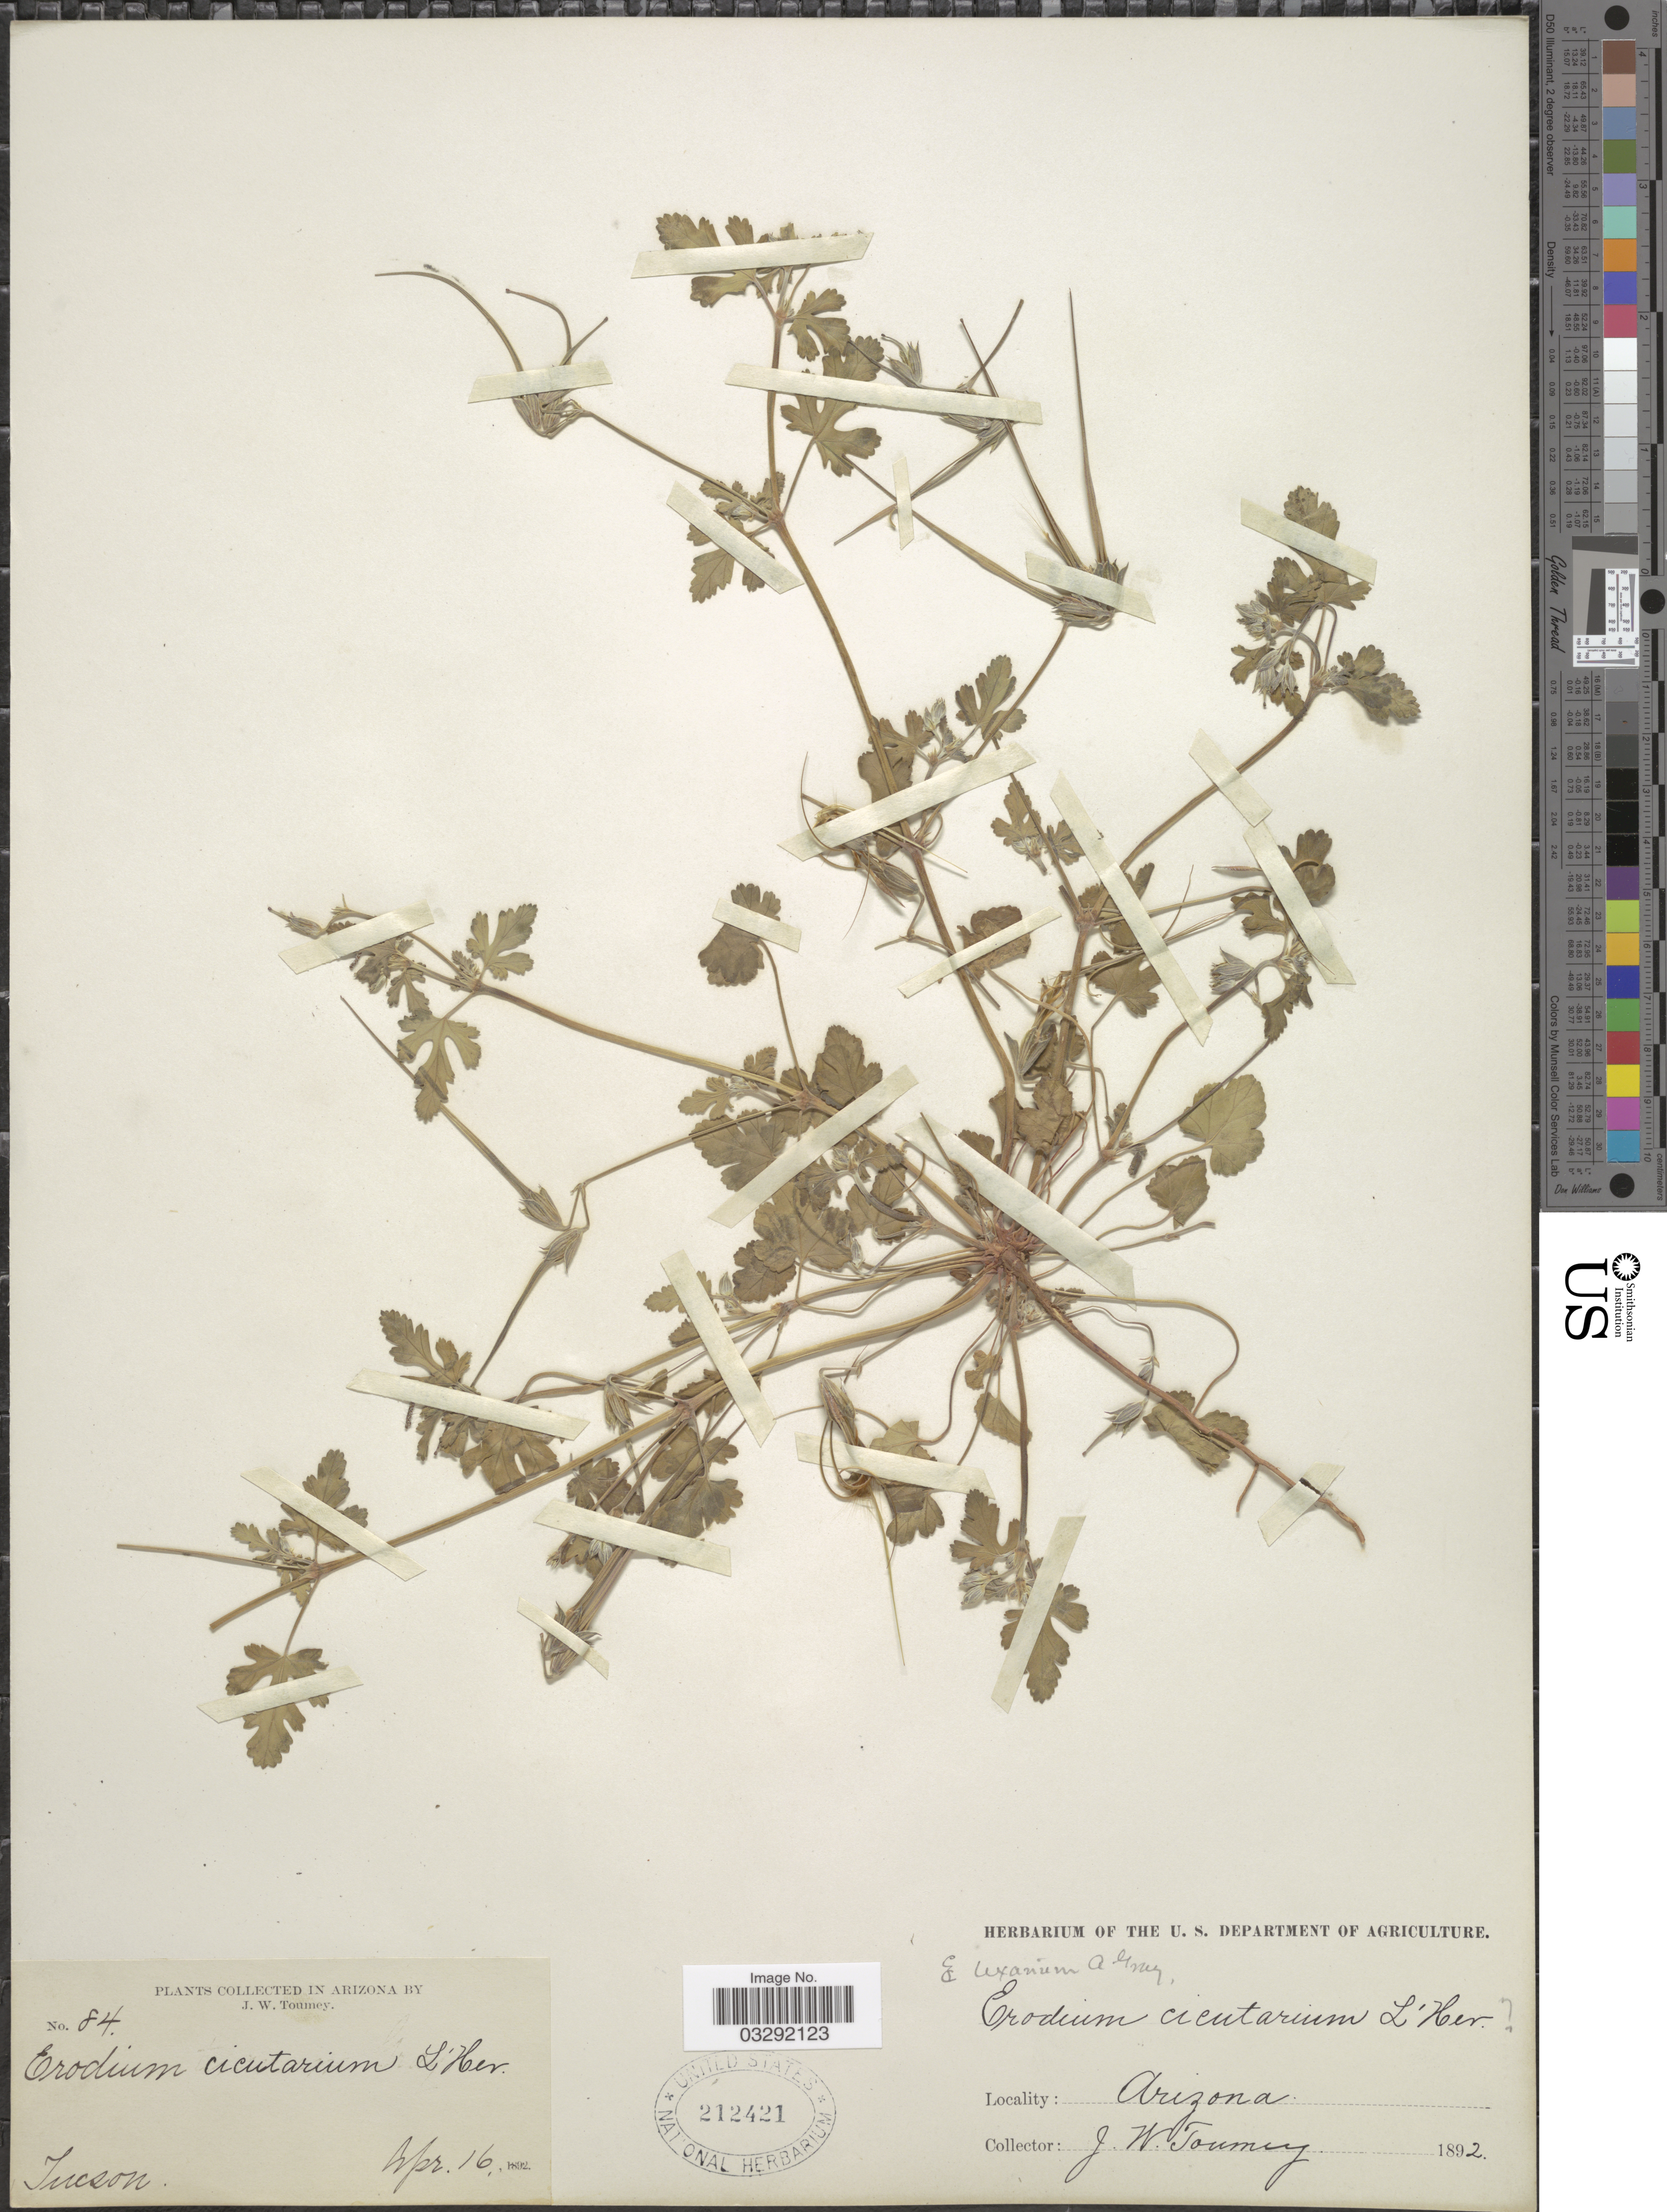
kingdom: Plantae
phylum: Tracheophyta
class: Magnoliopsida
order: Geraniales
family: Geraniaceae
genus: Erodium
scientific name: Erodium texanum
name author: A. Gray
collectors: J. W. Toumey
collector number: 84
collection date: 1892-04-16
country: United States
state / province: Arizona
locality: Tucson.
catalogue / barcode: US 212421